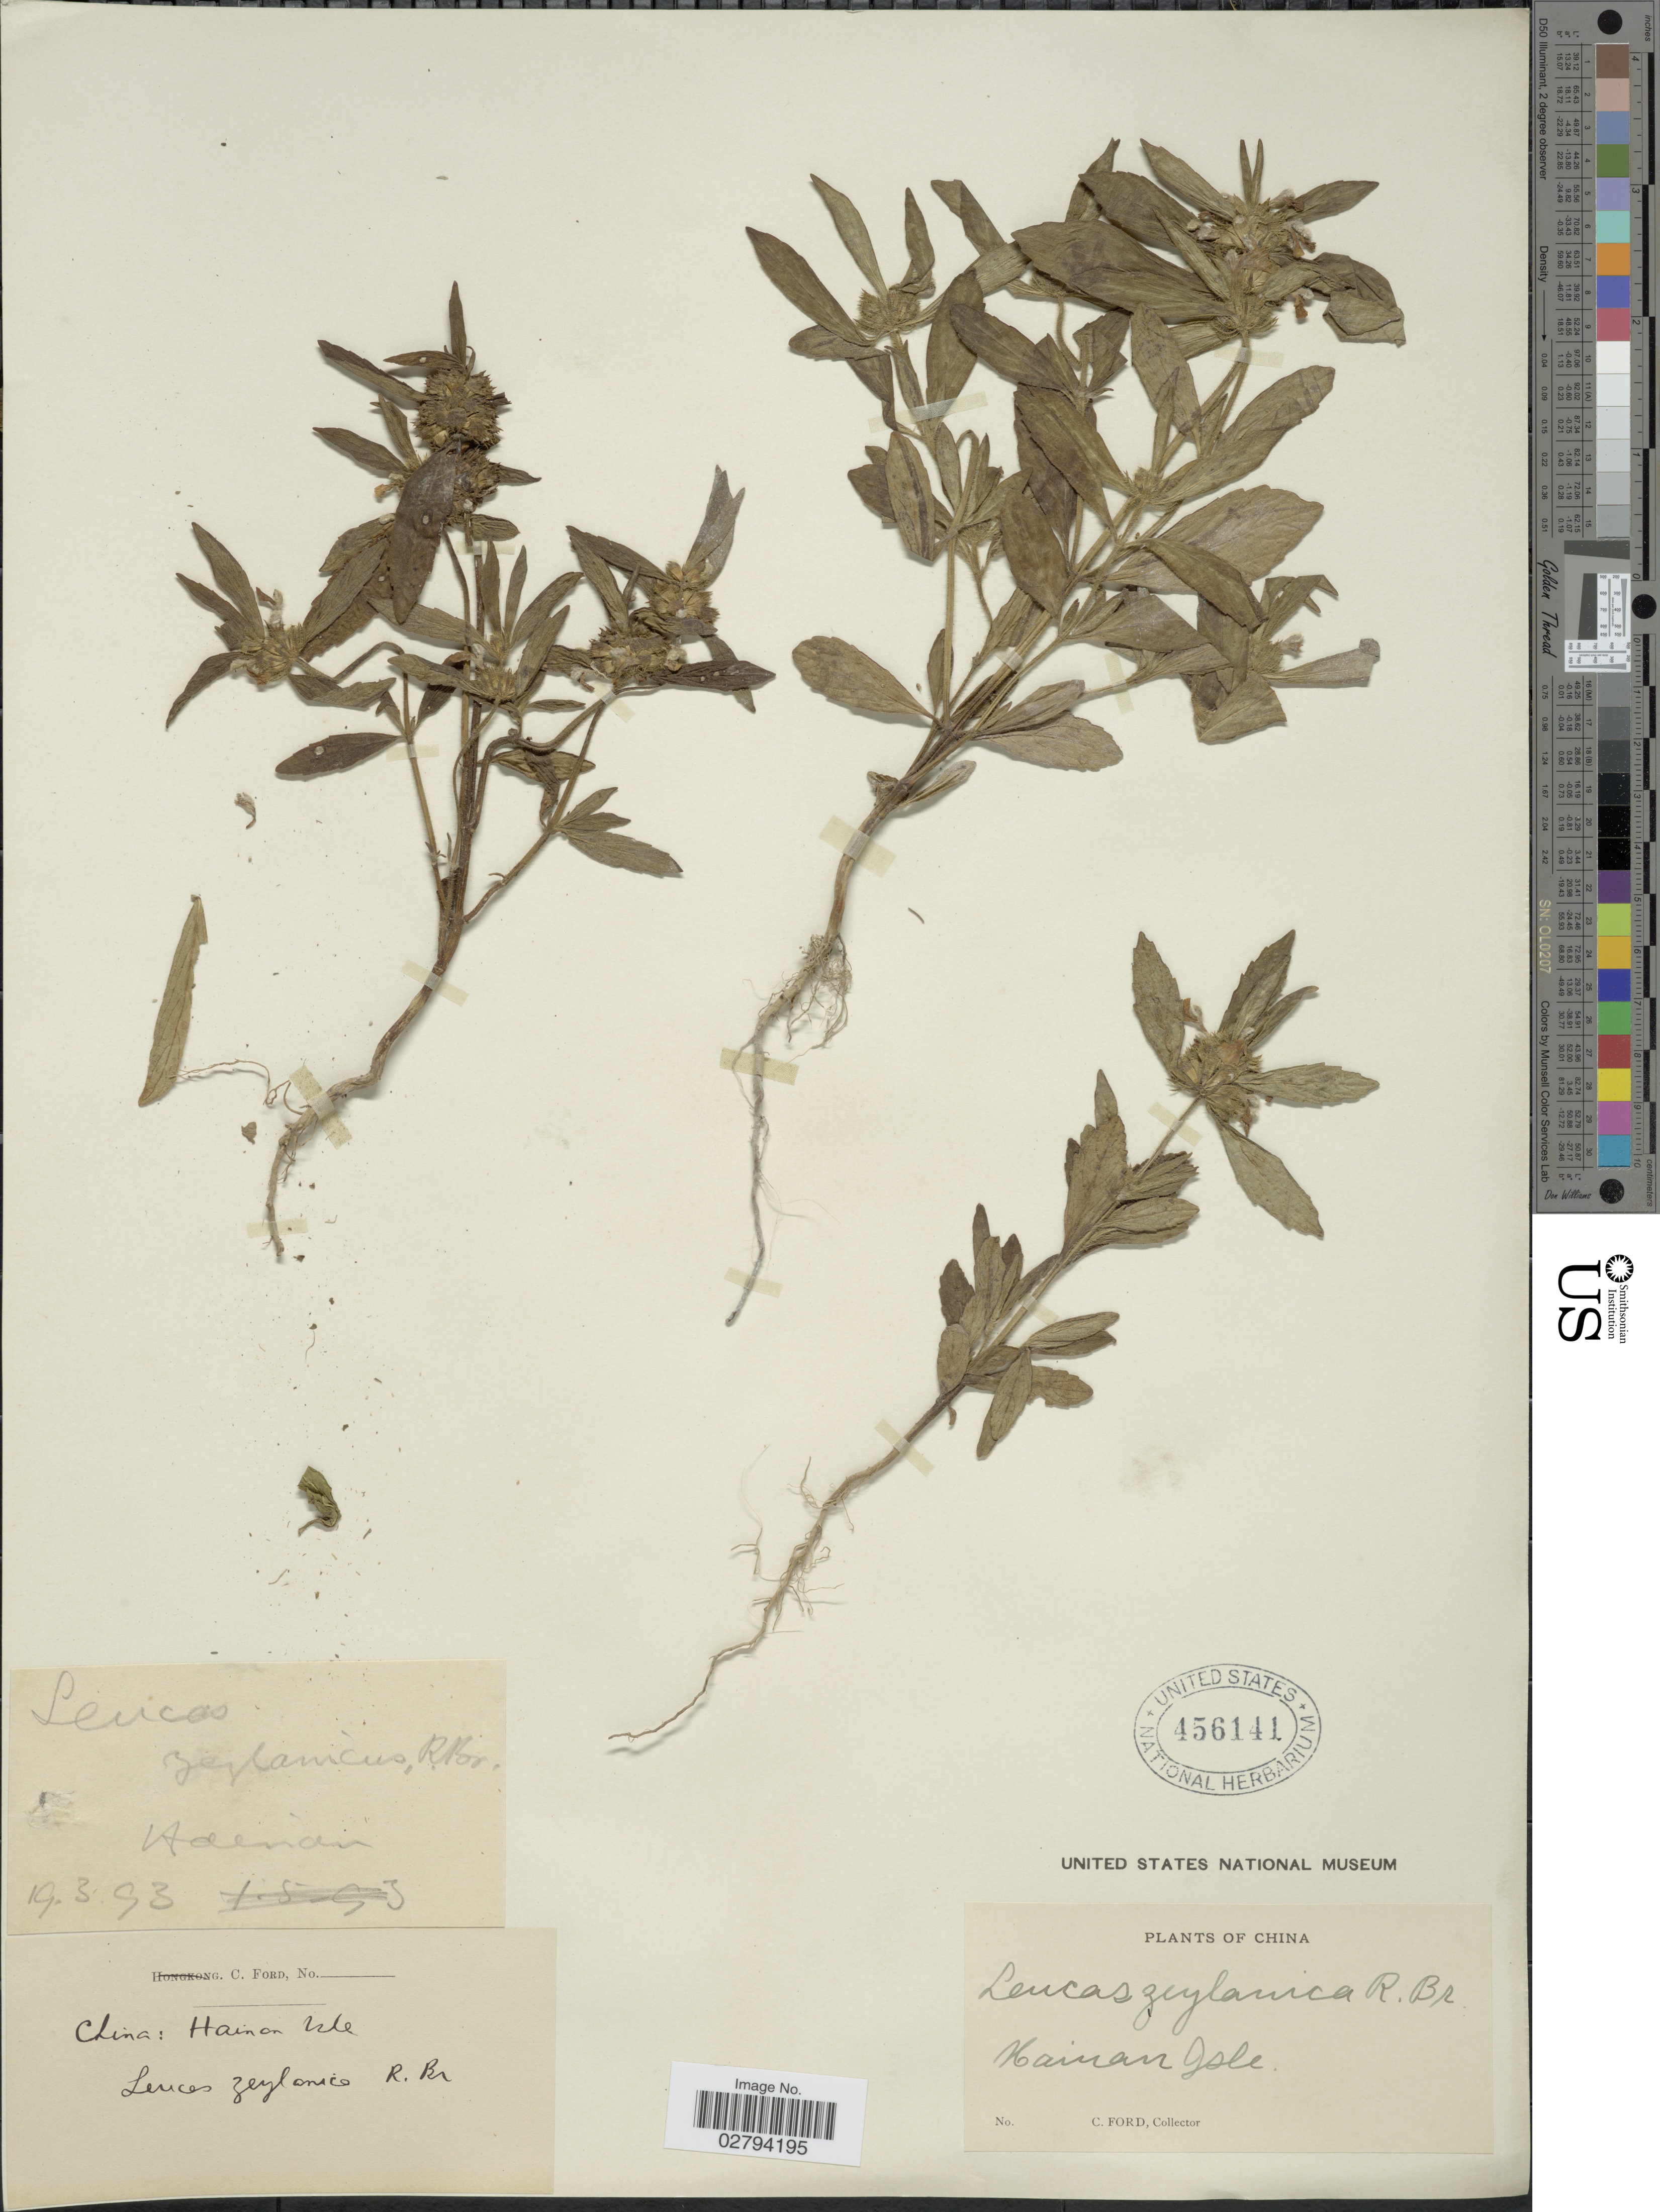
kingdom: Plantae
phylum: Tracheophyta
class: Magnoliopsida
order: Lamiales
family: Lamiaceae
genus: Leucas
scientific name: Leucas zeylanica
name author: (L.) W.T. Aiton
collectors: C. Ford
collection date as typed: Transcribed d/m/y: 19/3/93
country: China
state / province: Hainan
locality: China: Hainan Isle.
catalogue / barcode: US 456141